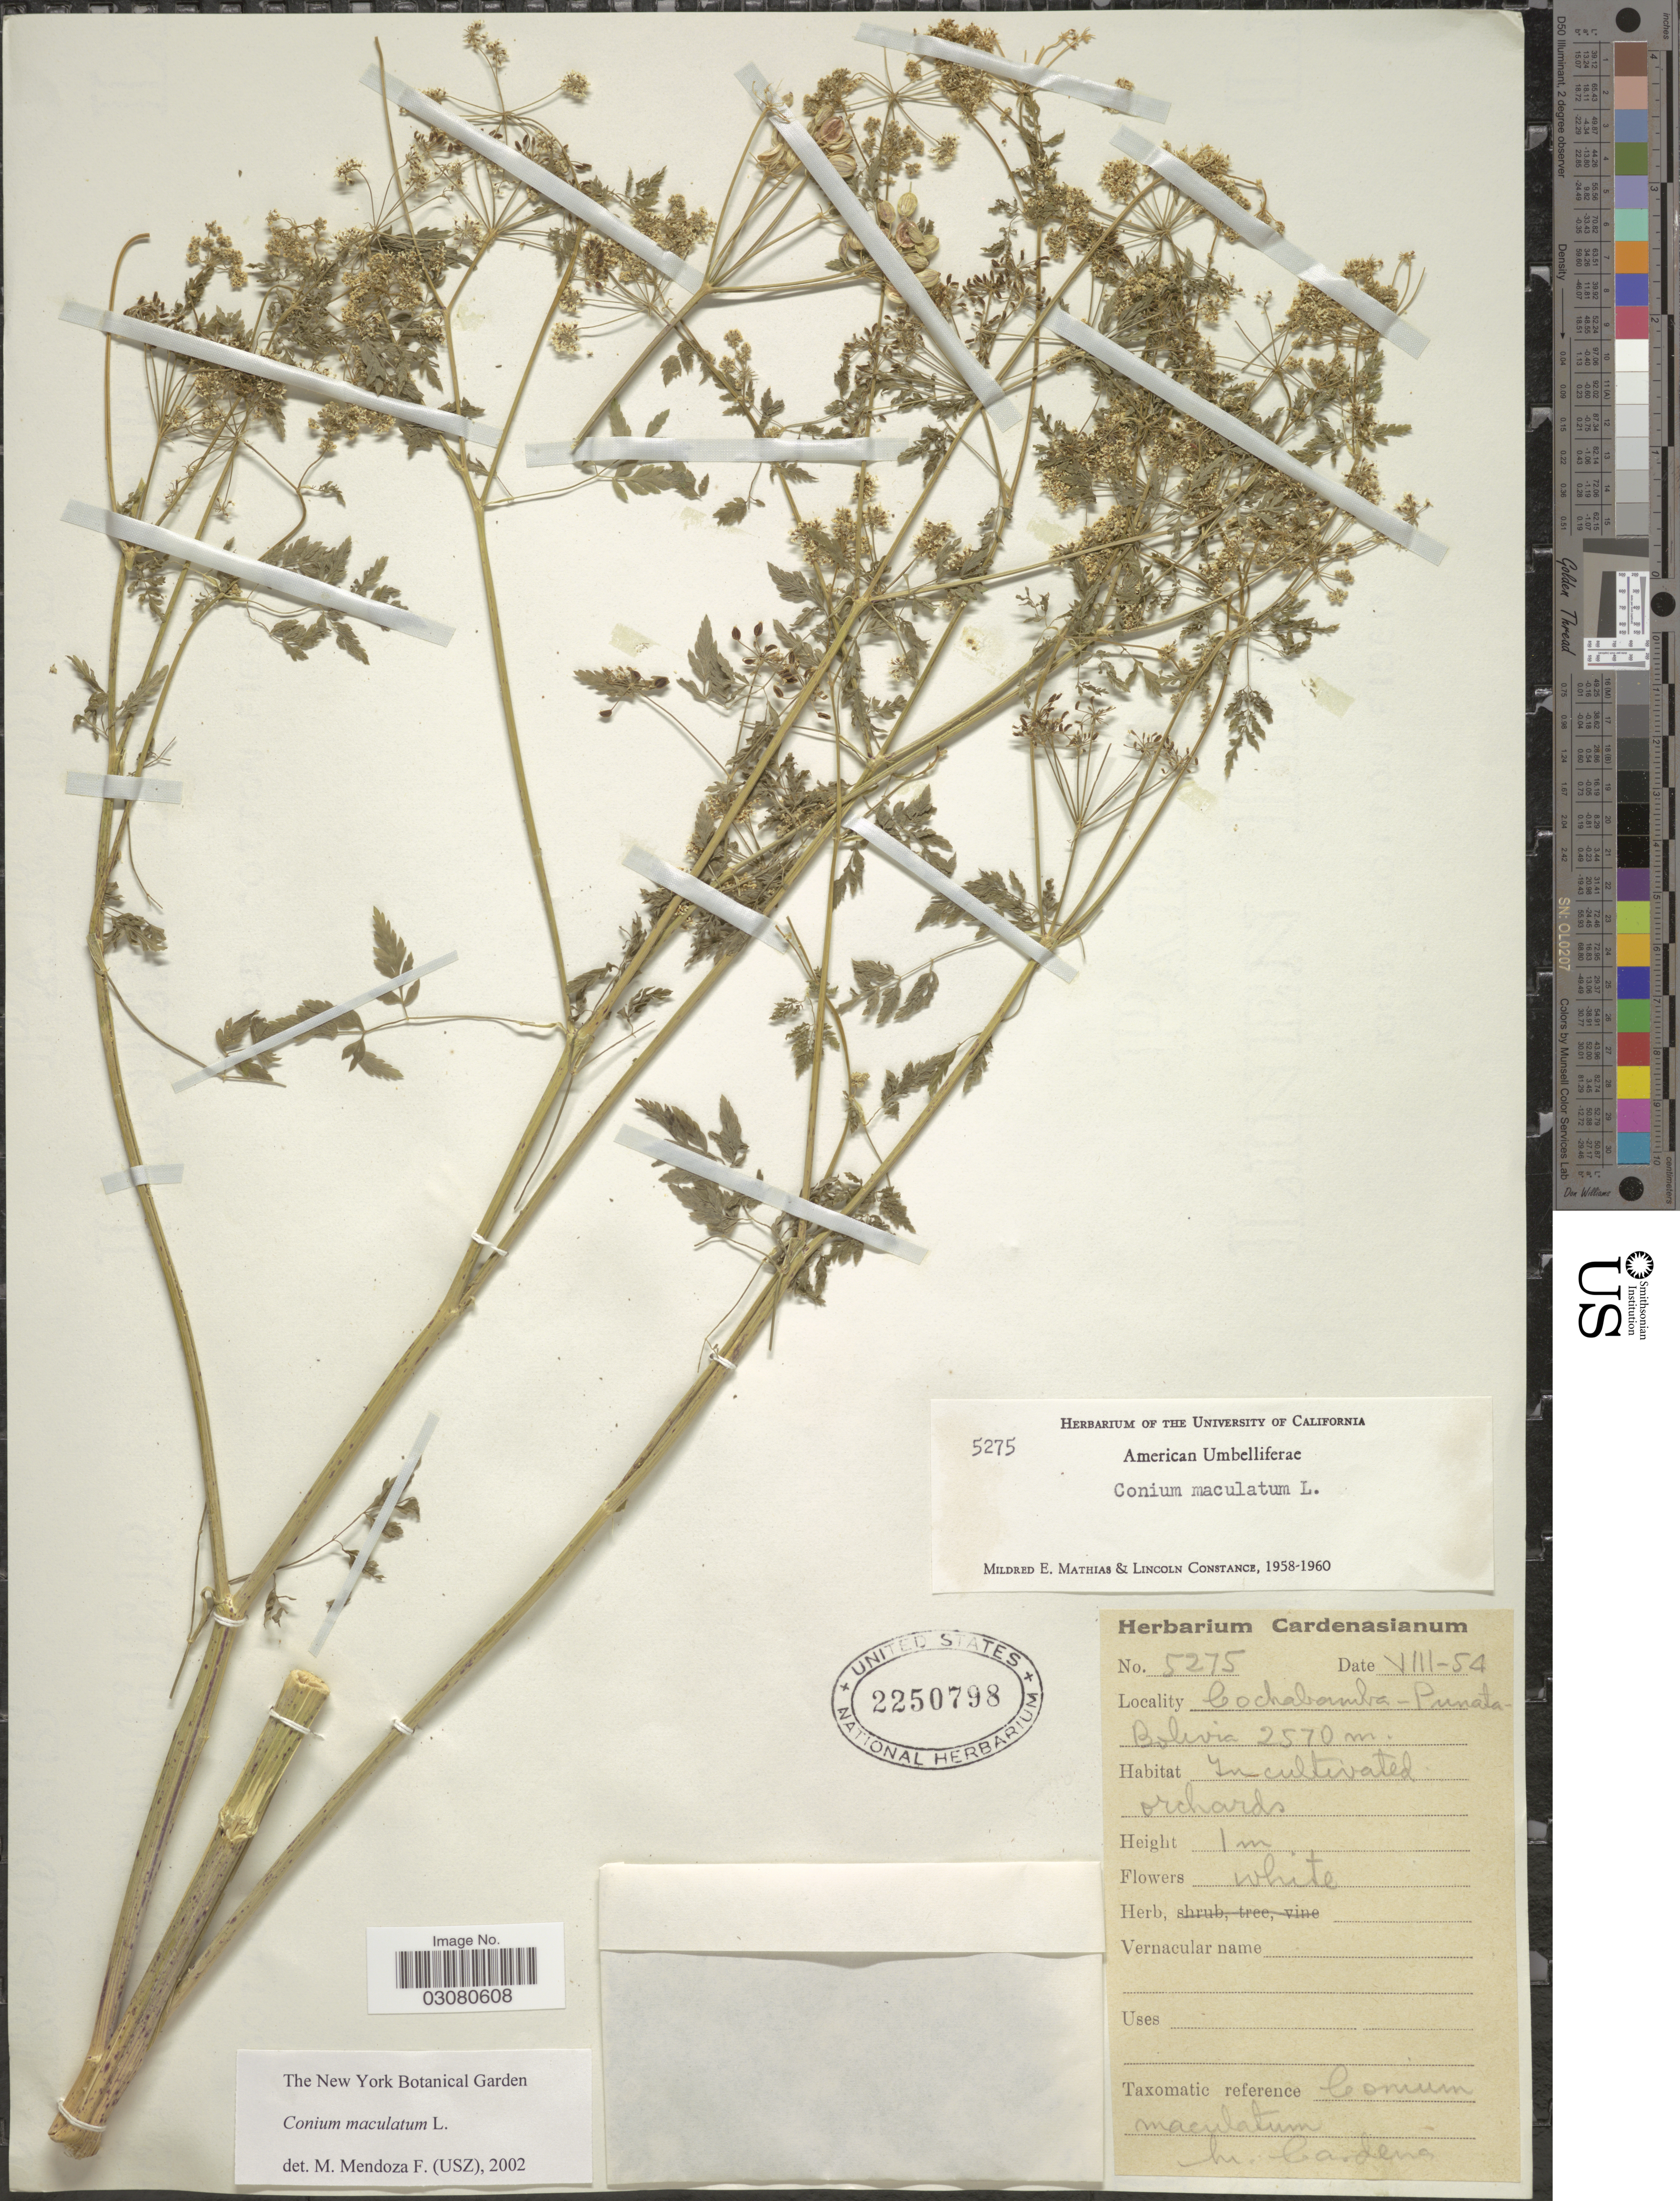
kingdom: Plantae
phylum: Tracheophyta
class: Magnoliopsida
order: Apiales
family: Apiaceae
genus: Conium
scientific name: Conium maculatum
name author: L.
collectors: M. Cárdenas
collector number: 5275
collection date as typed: Transcribed d/m/y: /8/54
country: Bolivia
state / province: Cochabamba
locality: Punata.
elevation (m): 2570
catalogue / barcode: US 2250798